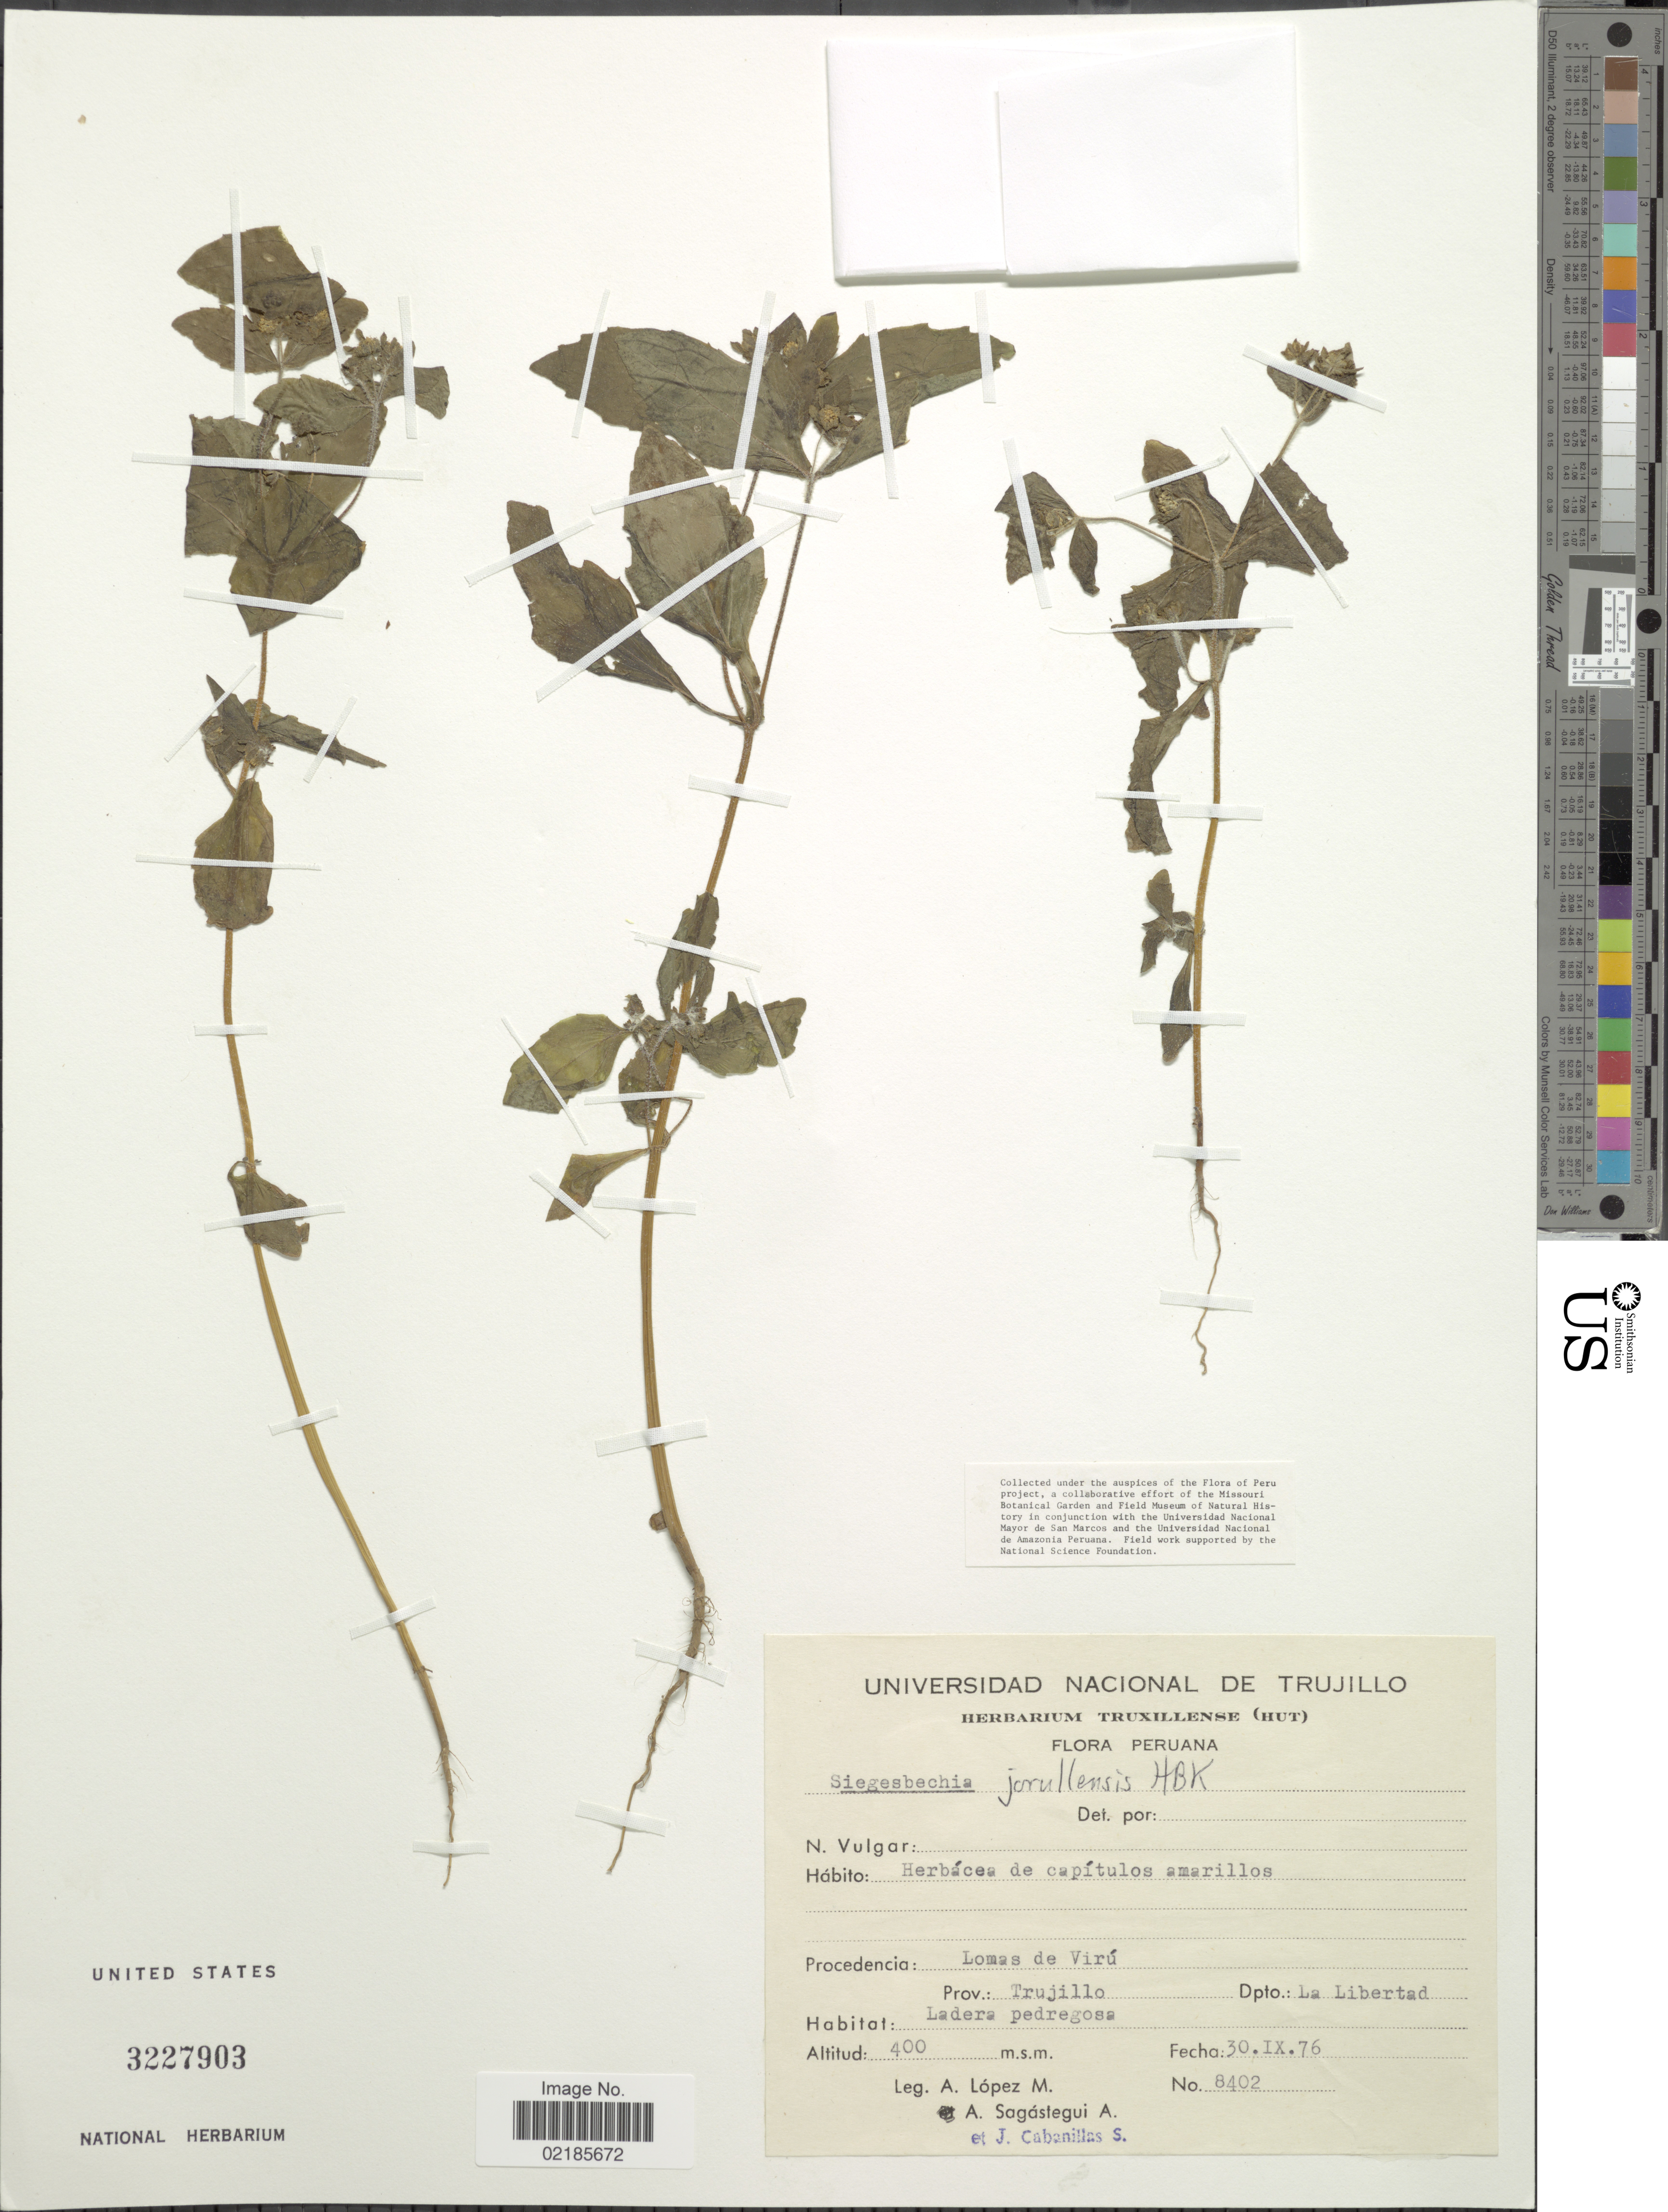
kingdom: Plantae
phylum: Tracheophyta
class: Magnoliopsida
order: Asterales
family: Asteraceae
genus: Sigesbeckia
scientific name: Sigesbeckia jorullensis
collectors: A. López M., A. Sagástegui A. & J. Cabanillas S.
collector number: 8402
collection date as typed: Transcribed d/m/y: 30/9/76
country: Peru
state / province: La Libertad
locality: Lomas de Virú, Prov.: Trujillo, ladera pedregosa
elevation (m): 400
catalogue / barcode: US 3227903